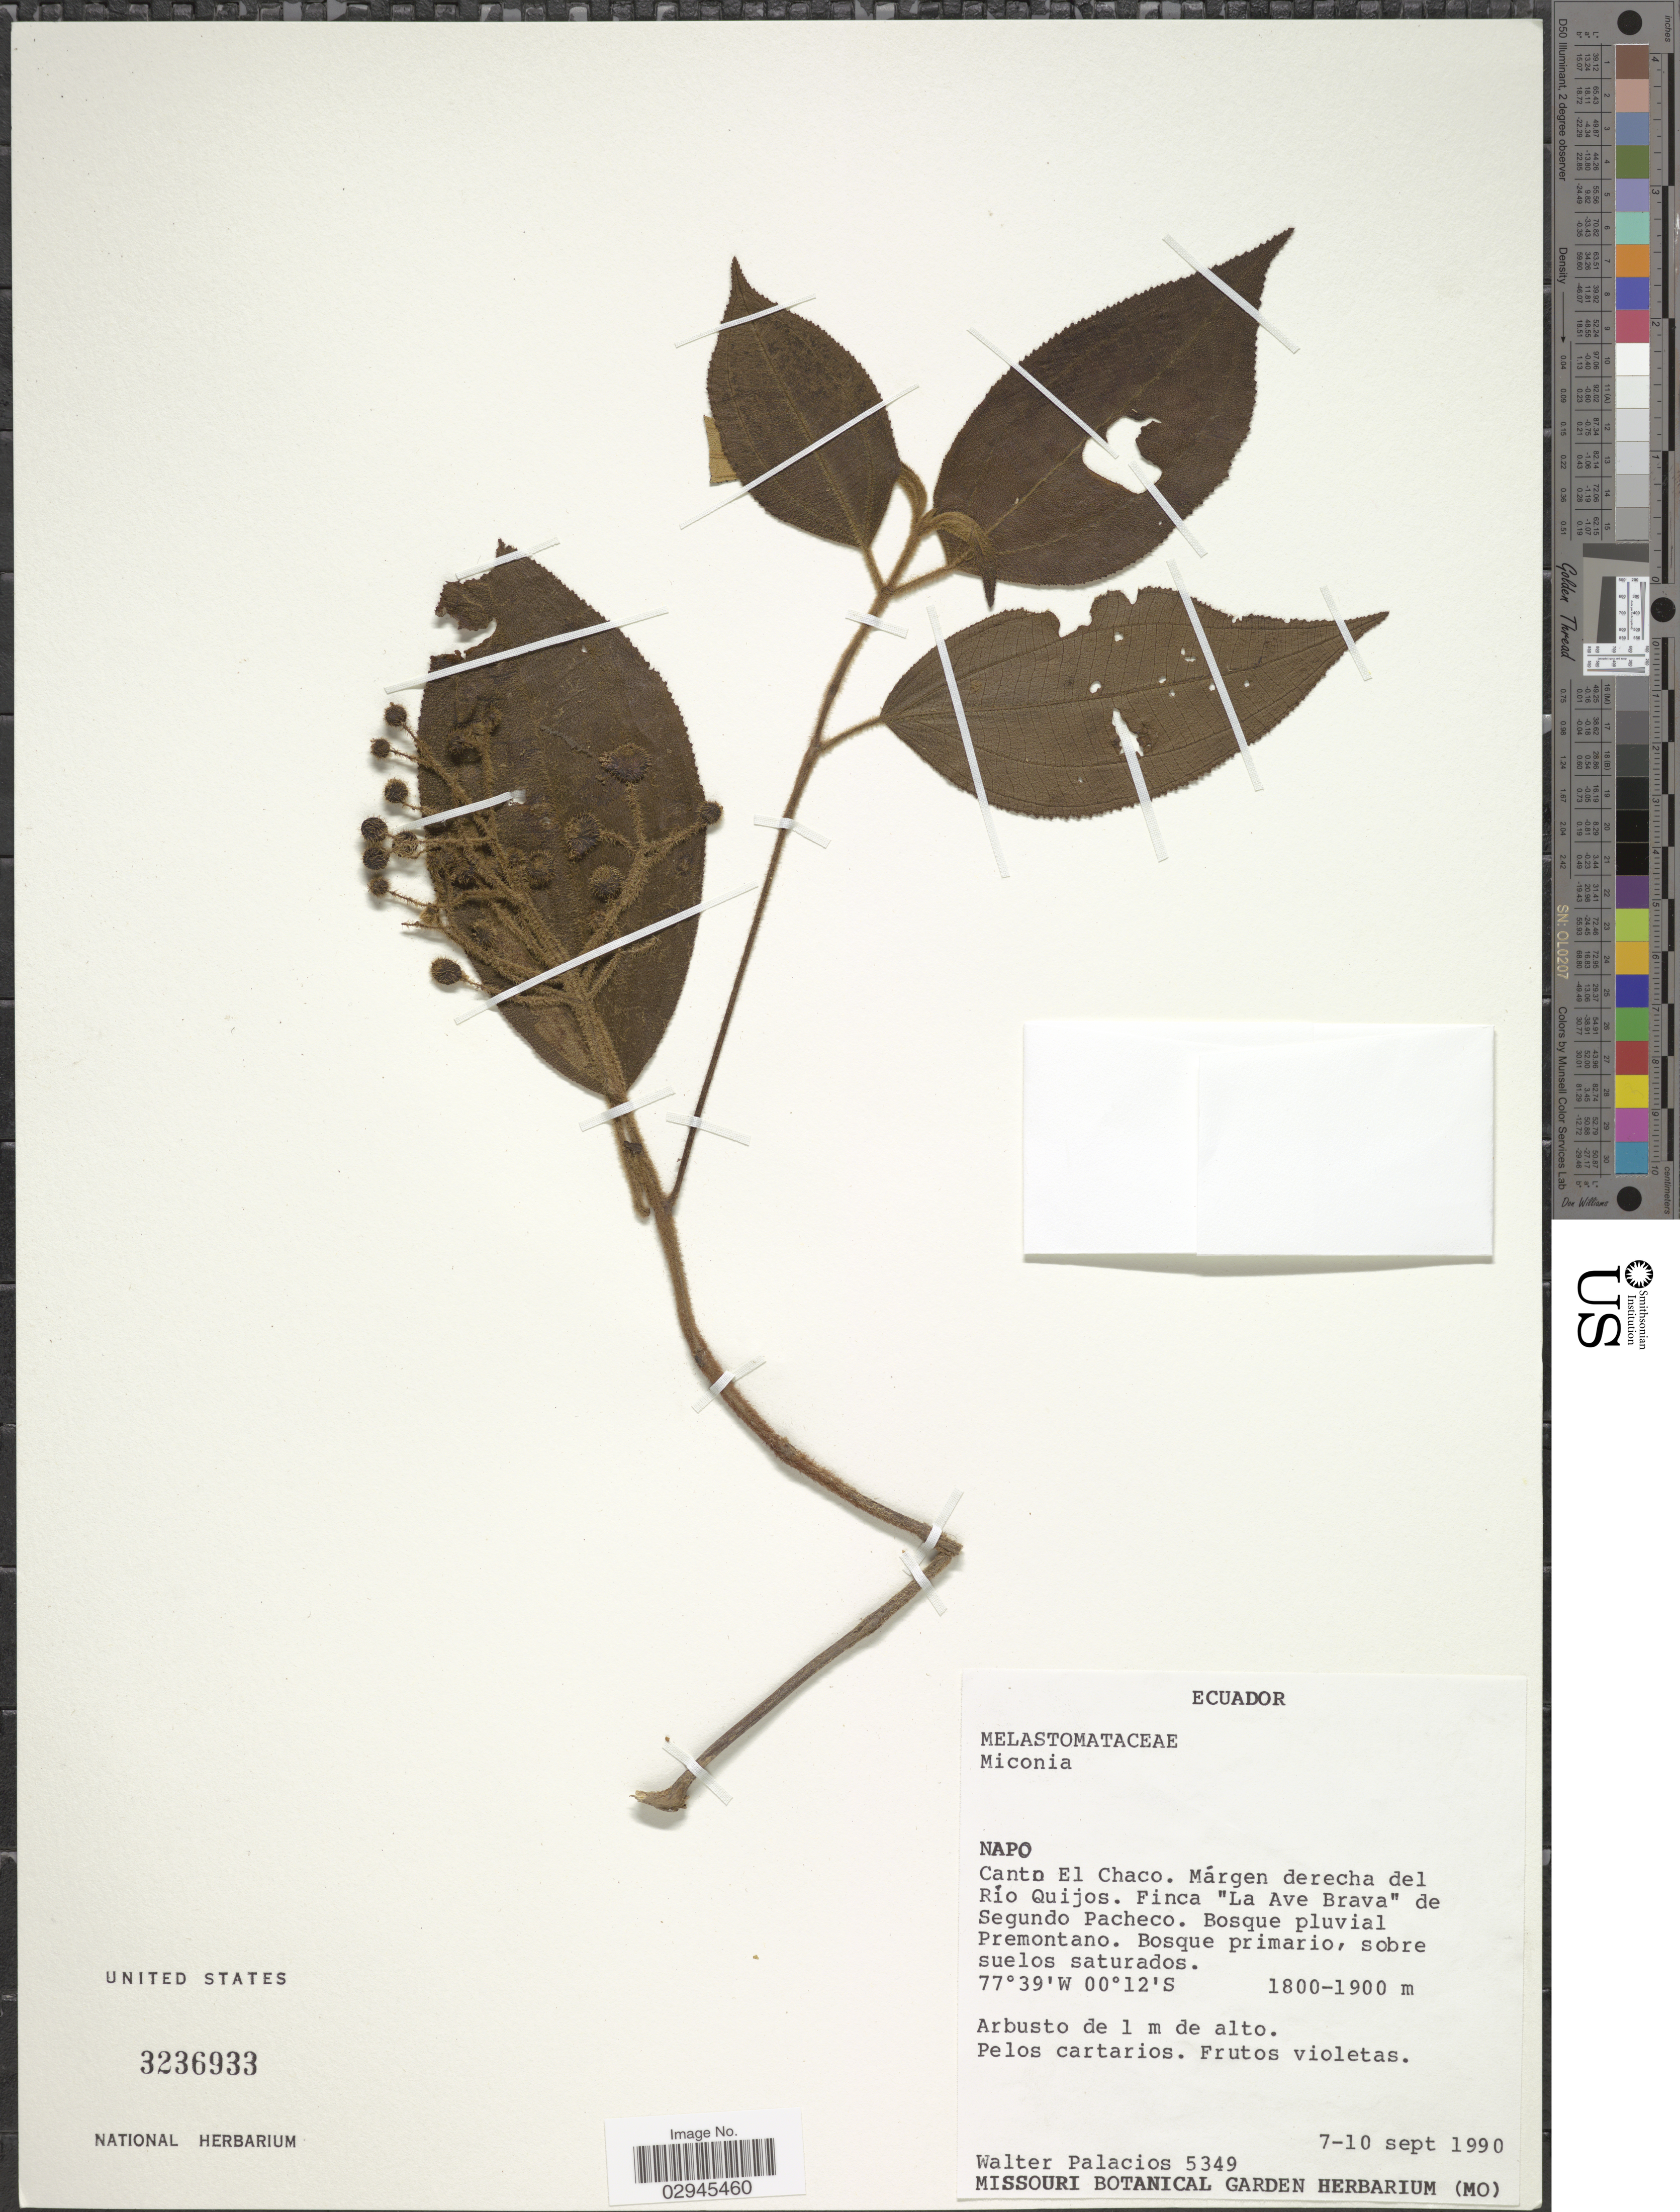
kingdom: Plantae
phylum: Tracheophyta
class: Magnoliopsida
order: Myrtales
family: Melastomataceae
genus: Miconia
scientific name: Miconia sp.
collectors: W. Palacios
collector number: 5349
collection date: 1990-09-07/1990-09-10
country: Ecuador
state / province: Napo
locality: Canto El Chaco. Márgen derecha del Río Quijos. Finca "La Ave Brava" de Segundo Pacheco. Bosque pluvial Premontano.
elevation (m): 1800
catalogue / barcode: US 3236933